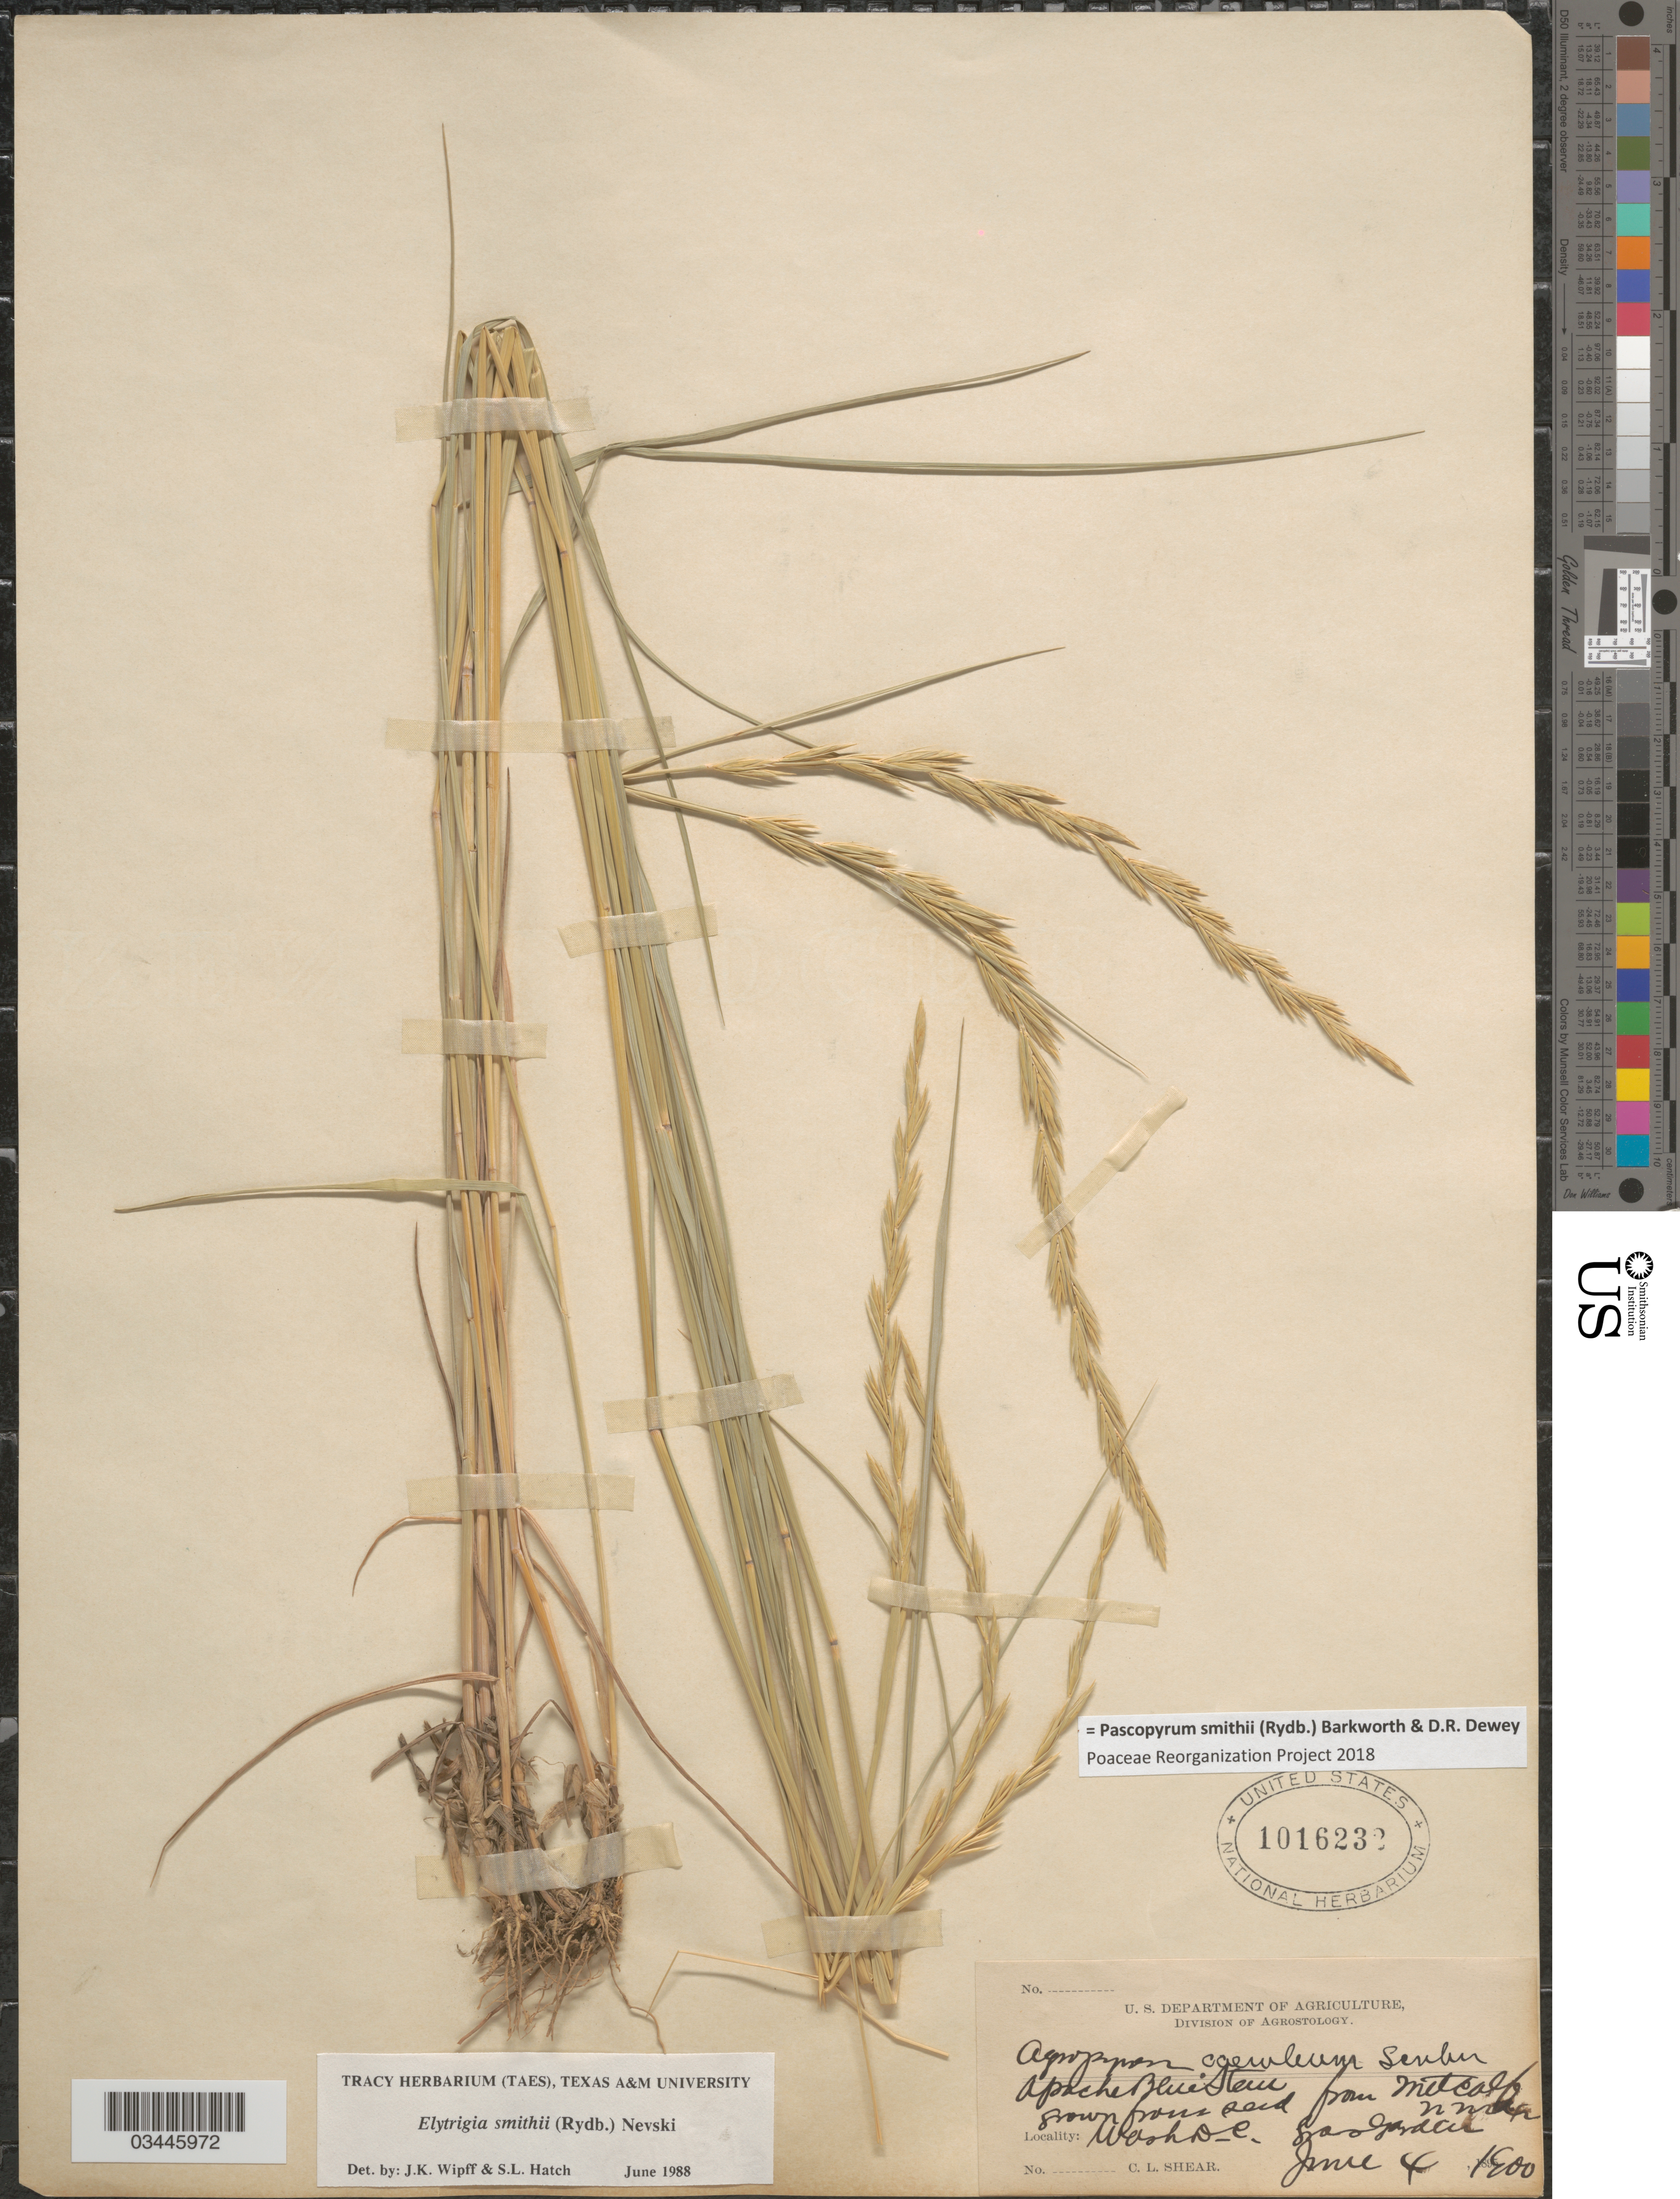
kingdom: Plantae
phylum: Tracheophyta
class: Liliopsida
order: Poales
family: Poaceae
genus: Pascopyrum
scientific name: Pascopyrum smithii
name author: (Rydb.) Barkworth & Dewey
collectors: C. L. Shear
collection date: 1900-06-04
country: United States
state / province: District of Columbia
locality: Wash.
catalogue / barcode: US 1016232